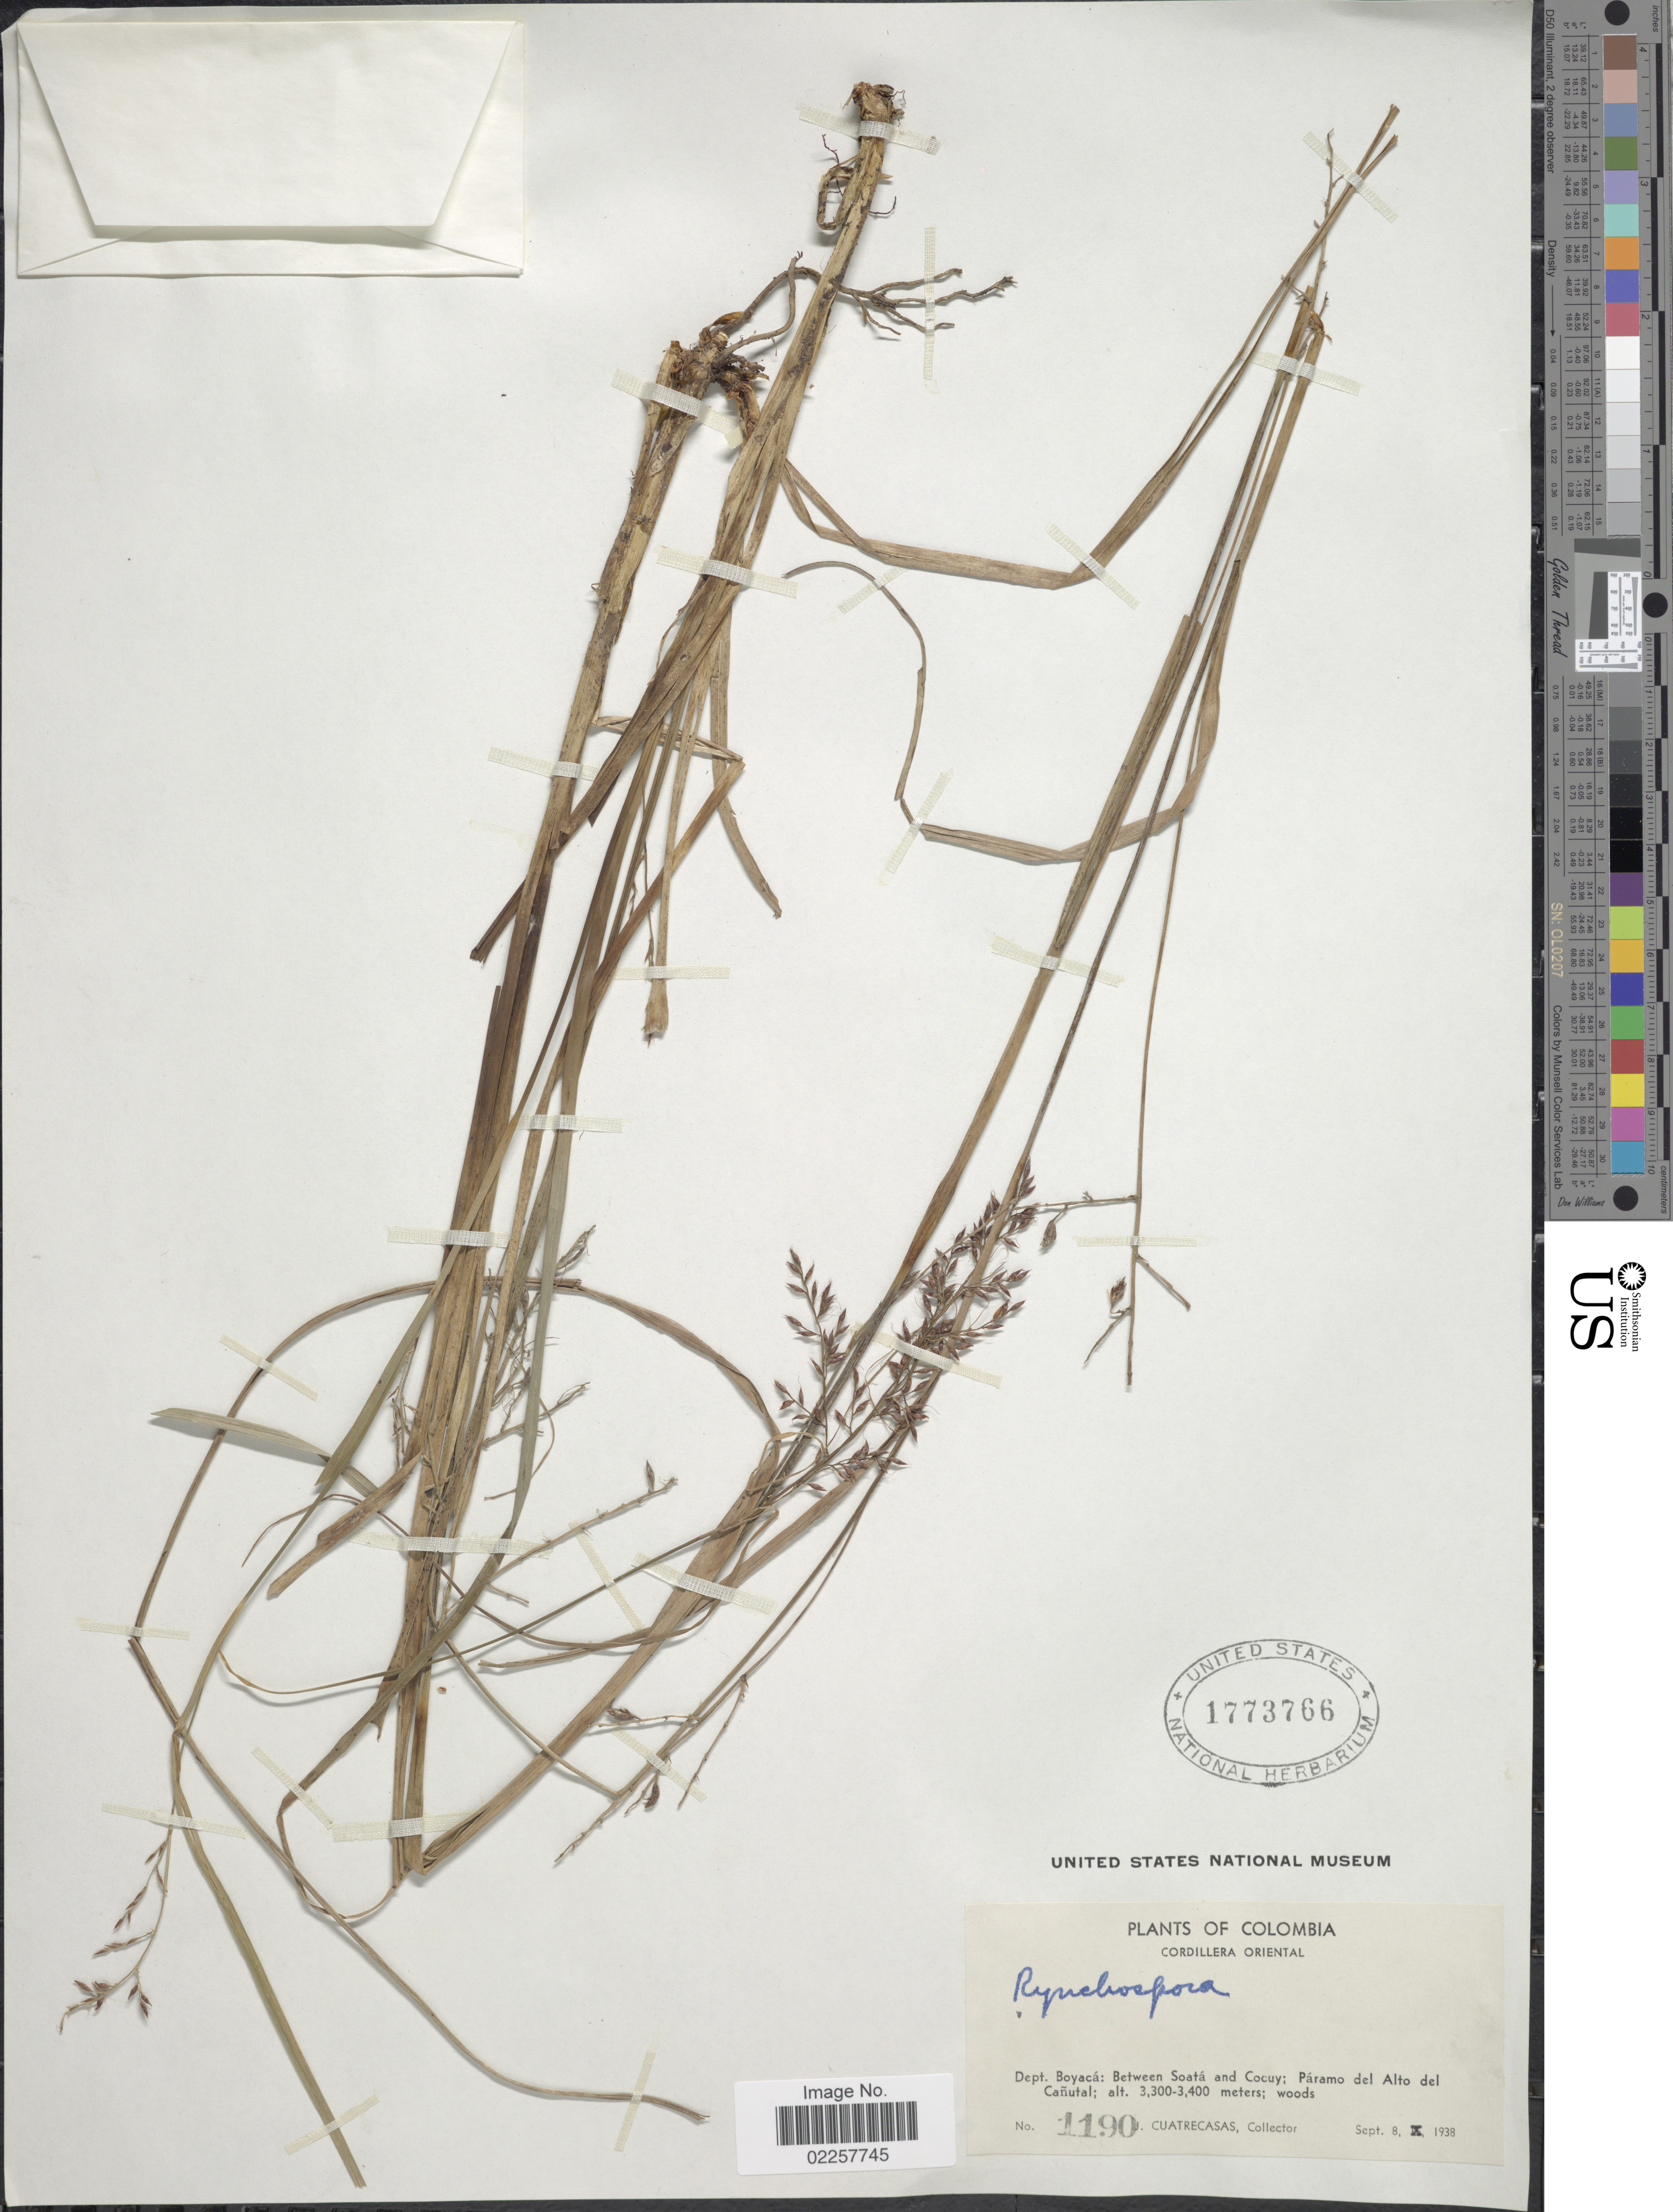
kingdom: Plantae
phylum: Tracheophyta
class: Liliopsida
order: Poales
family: Cyperaceae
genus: Rhynchospora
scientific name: Rhynchospora sp.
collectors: J. Cuatrecasas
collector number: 1190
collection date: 1938-09-08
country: Colombia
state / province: Boyacá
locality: Cordillera Oriental, Between Soata and Cocuy; Paramo del Alto del Canutal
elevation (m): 3300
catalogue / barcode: US 1773766